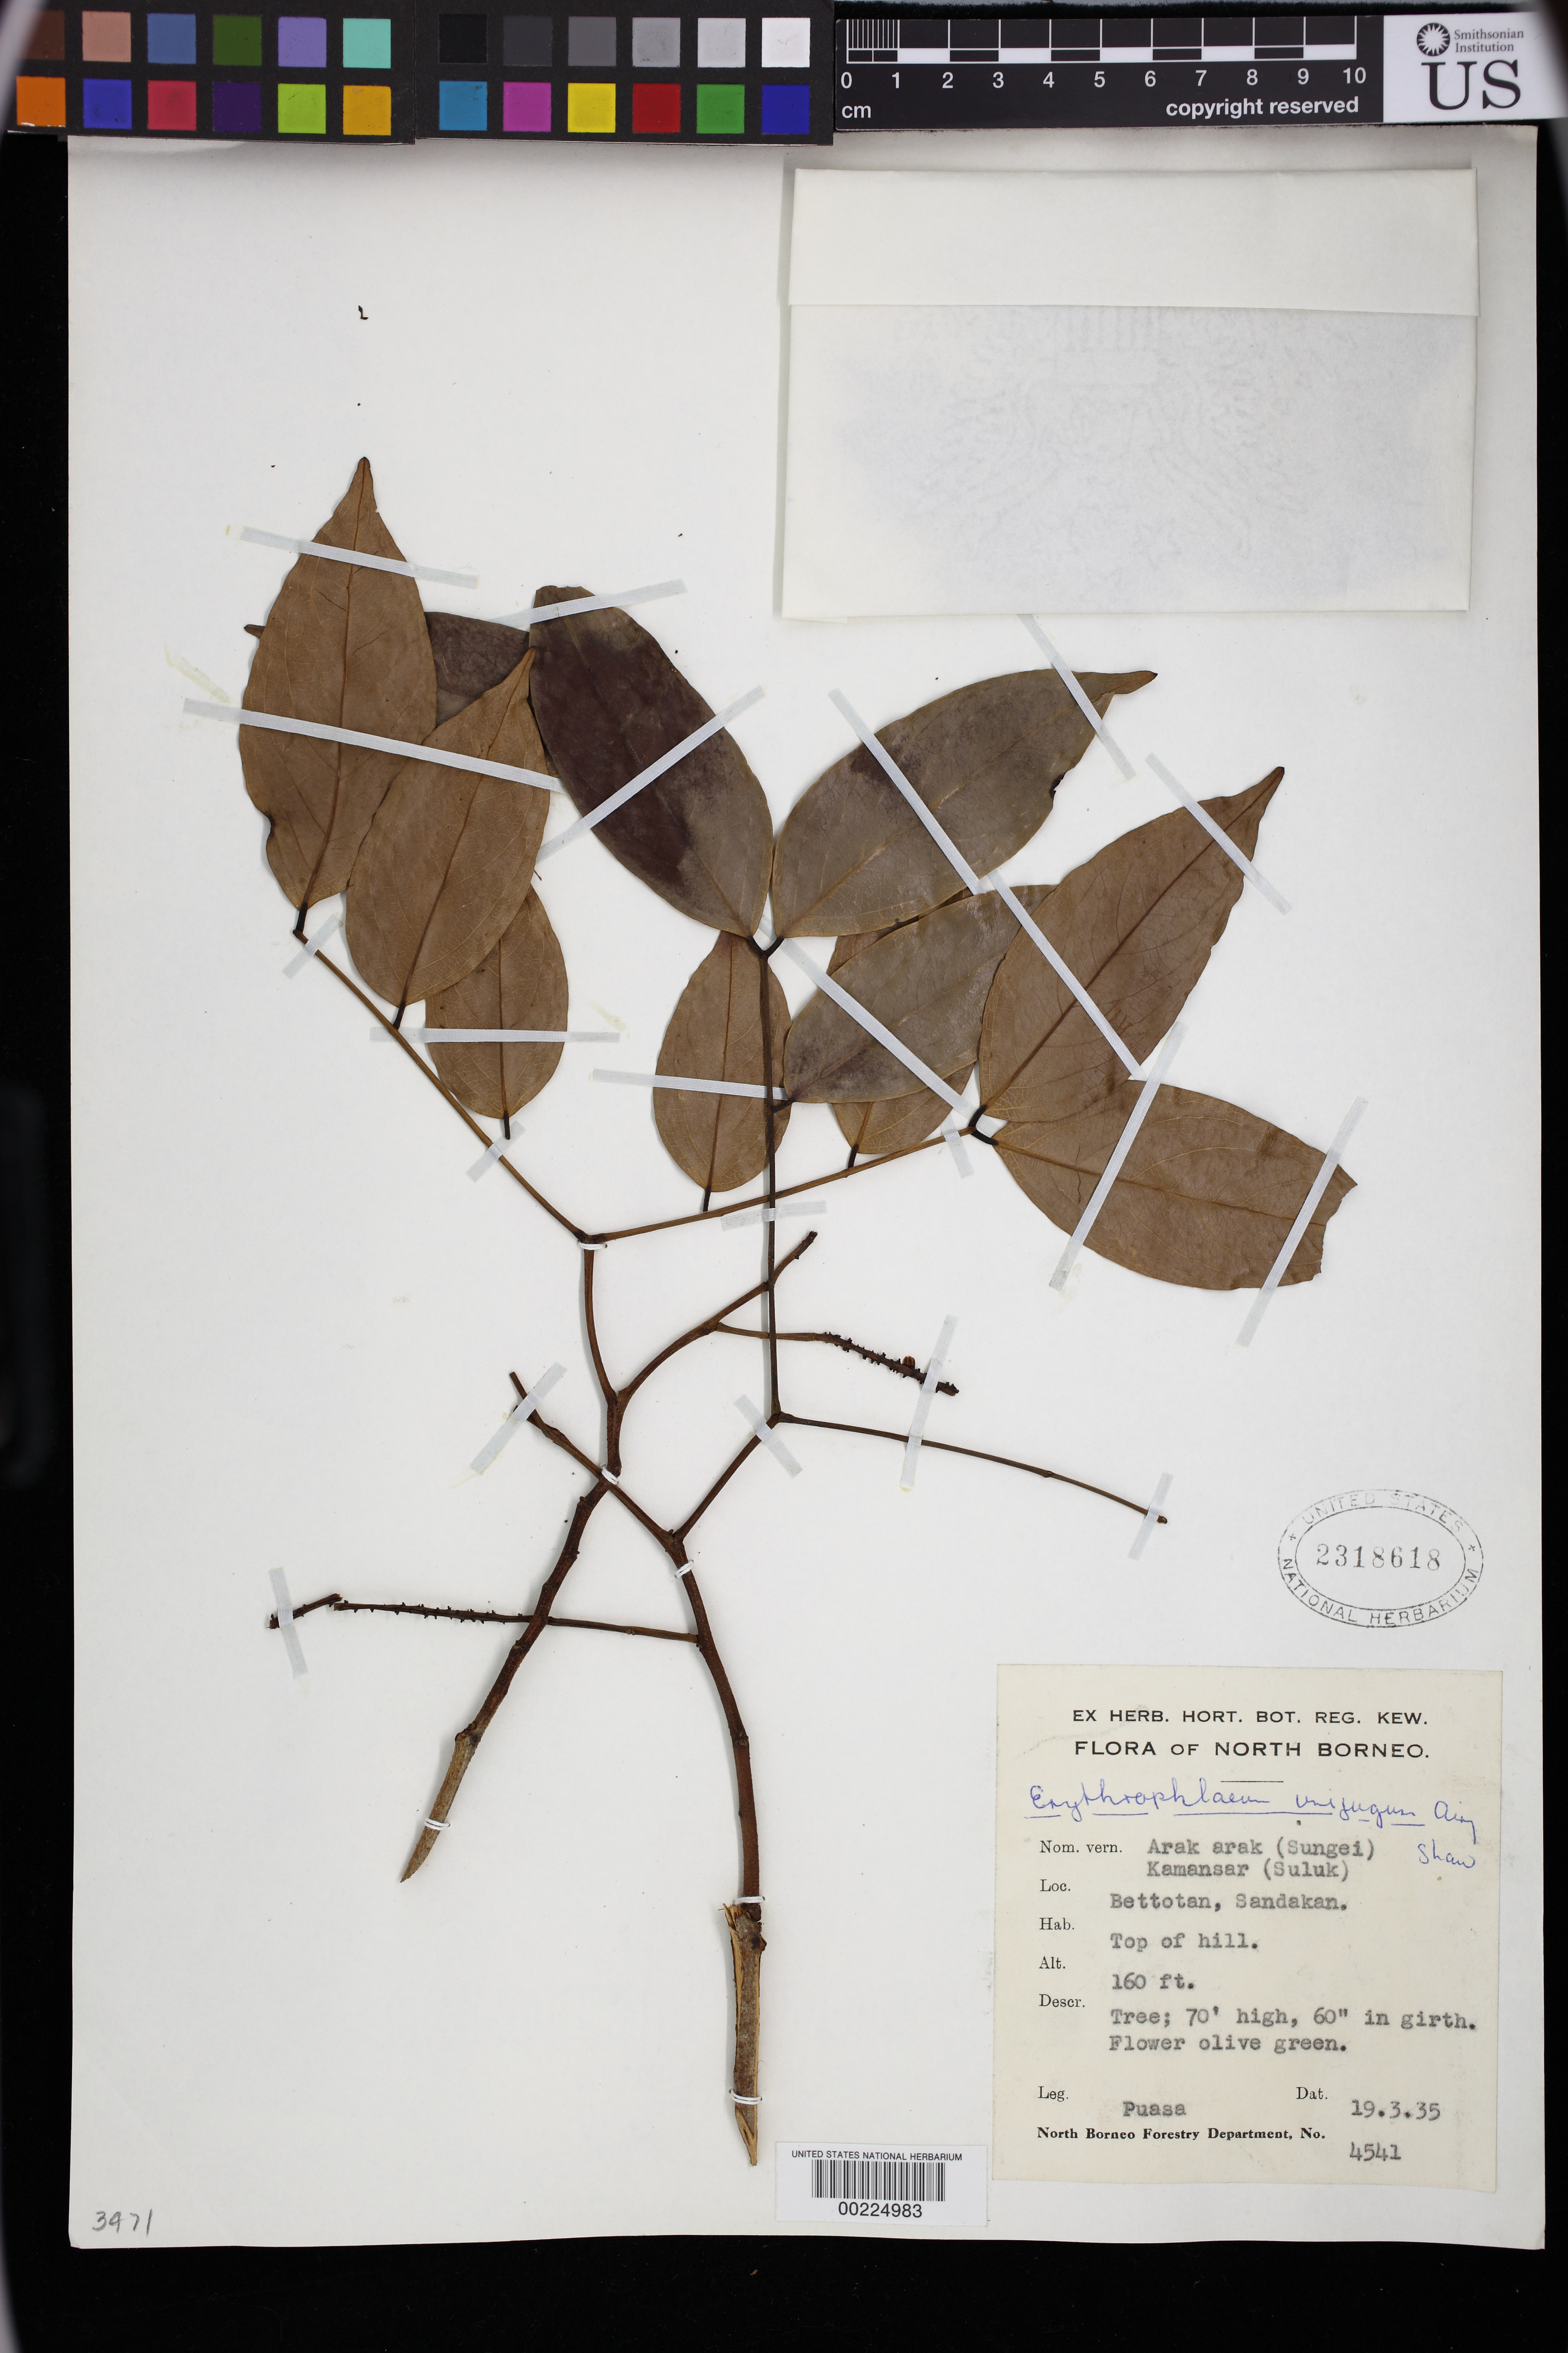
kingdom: Plantae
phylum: Tracheophyta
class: Magnoliopsida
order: Fabales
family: Fabaceae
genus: Erythrophleum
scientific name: Erythrophleum unijugum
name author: Airy Shaw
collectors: M. Puasa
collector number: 4541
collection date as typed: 19 Mar 1935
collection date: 1935-03-19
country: Malaysia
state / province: Sabah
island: Borneo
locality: Bettotan, sandakan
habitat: Top of hill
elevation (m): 49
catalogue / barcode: US 2318618